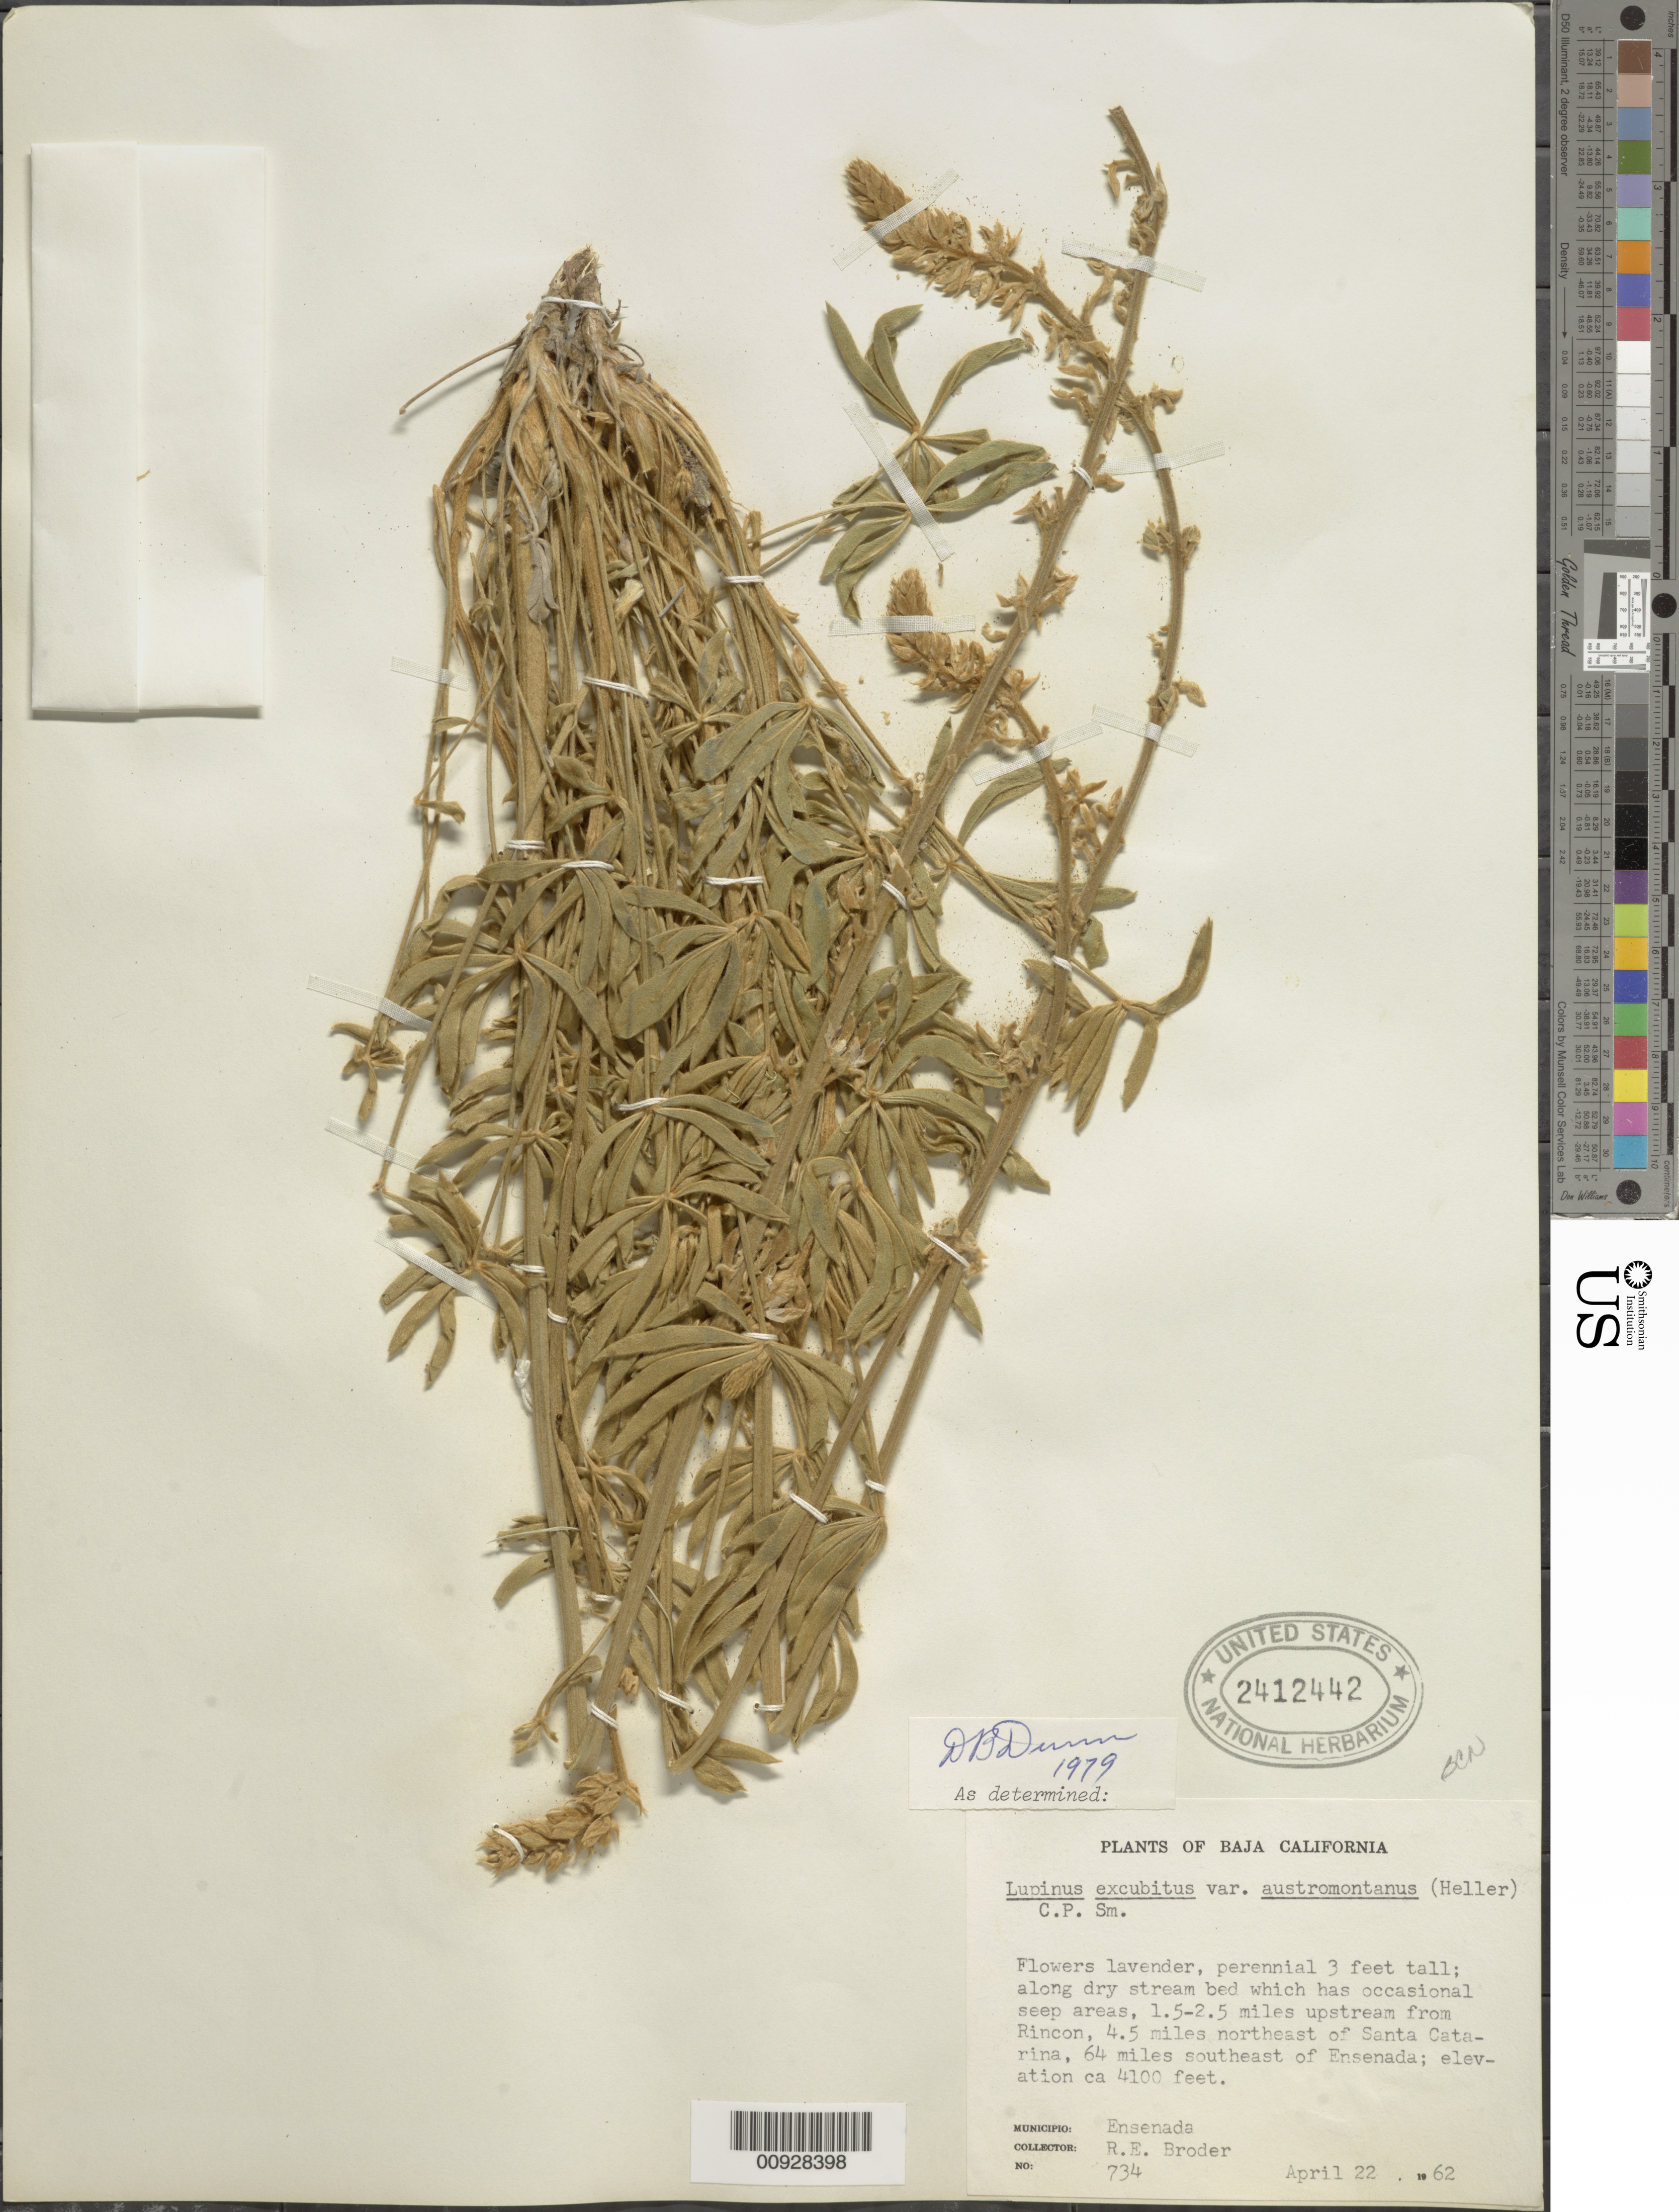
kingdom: Plantae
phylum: Tracheophyta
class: Magnoliopsida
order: Fabales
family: Fabaceae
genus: Lupinus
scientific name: Lupinus excubitus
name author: M.E. Jones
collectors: R. Broder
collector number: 734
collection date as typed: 22 Apr 1962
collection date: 1962-04-22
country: Mexico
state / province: Baja California Norte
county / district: Ensenada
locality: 1.5-2.5 miles upstream from Rincon, 4.5 miles northeast of Santa Catarina, 64 miles southeast of Ensenada. Municipio of Ensenada, Baja California.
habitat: Along dry stream bed which has occasional seep areas.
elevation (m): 1250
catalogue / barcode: US 2412442